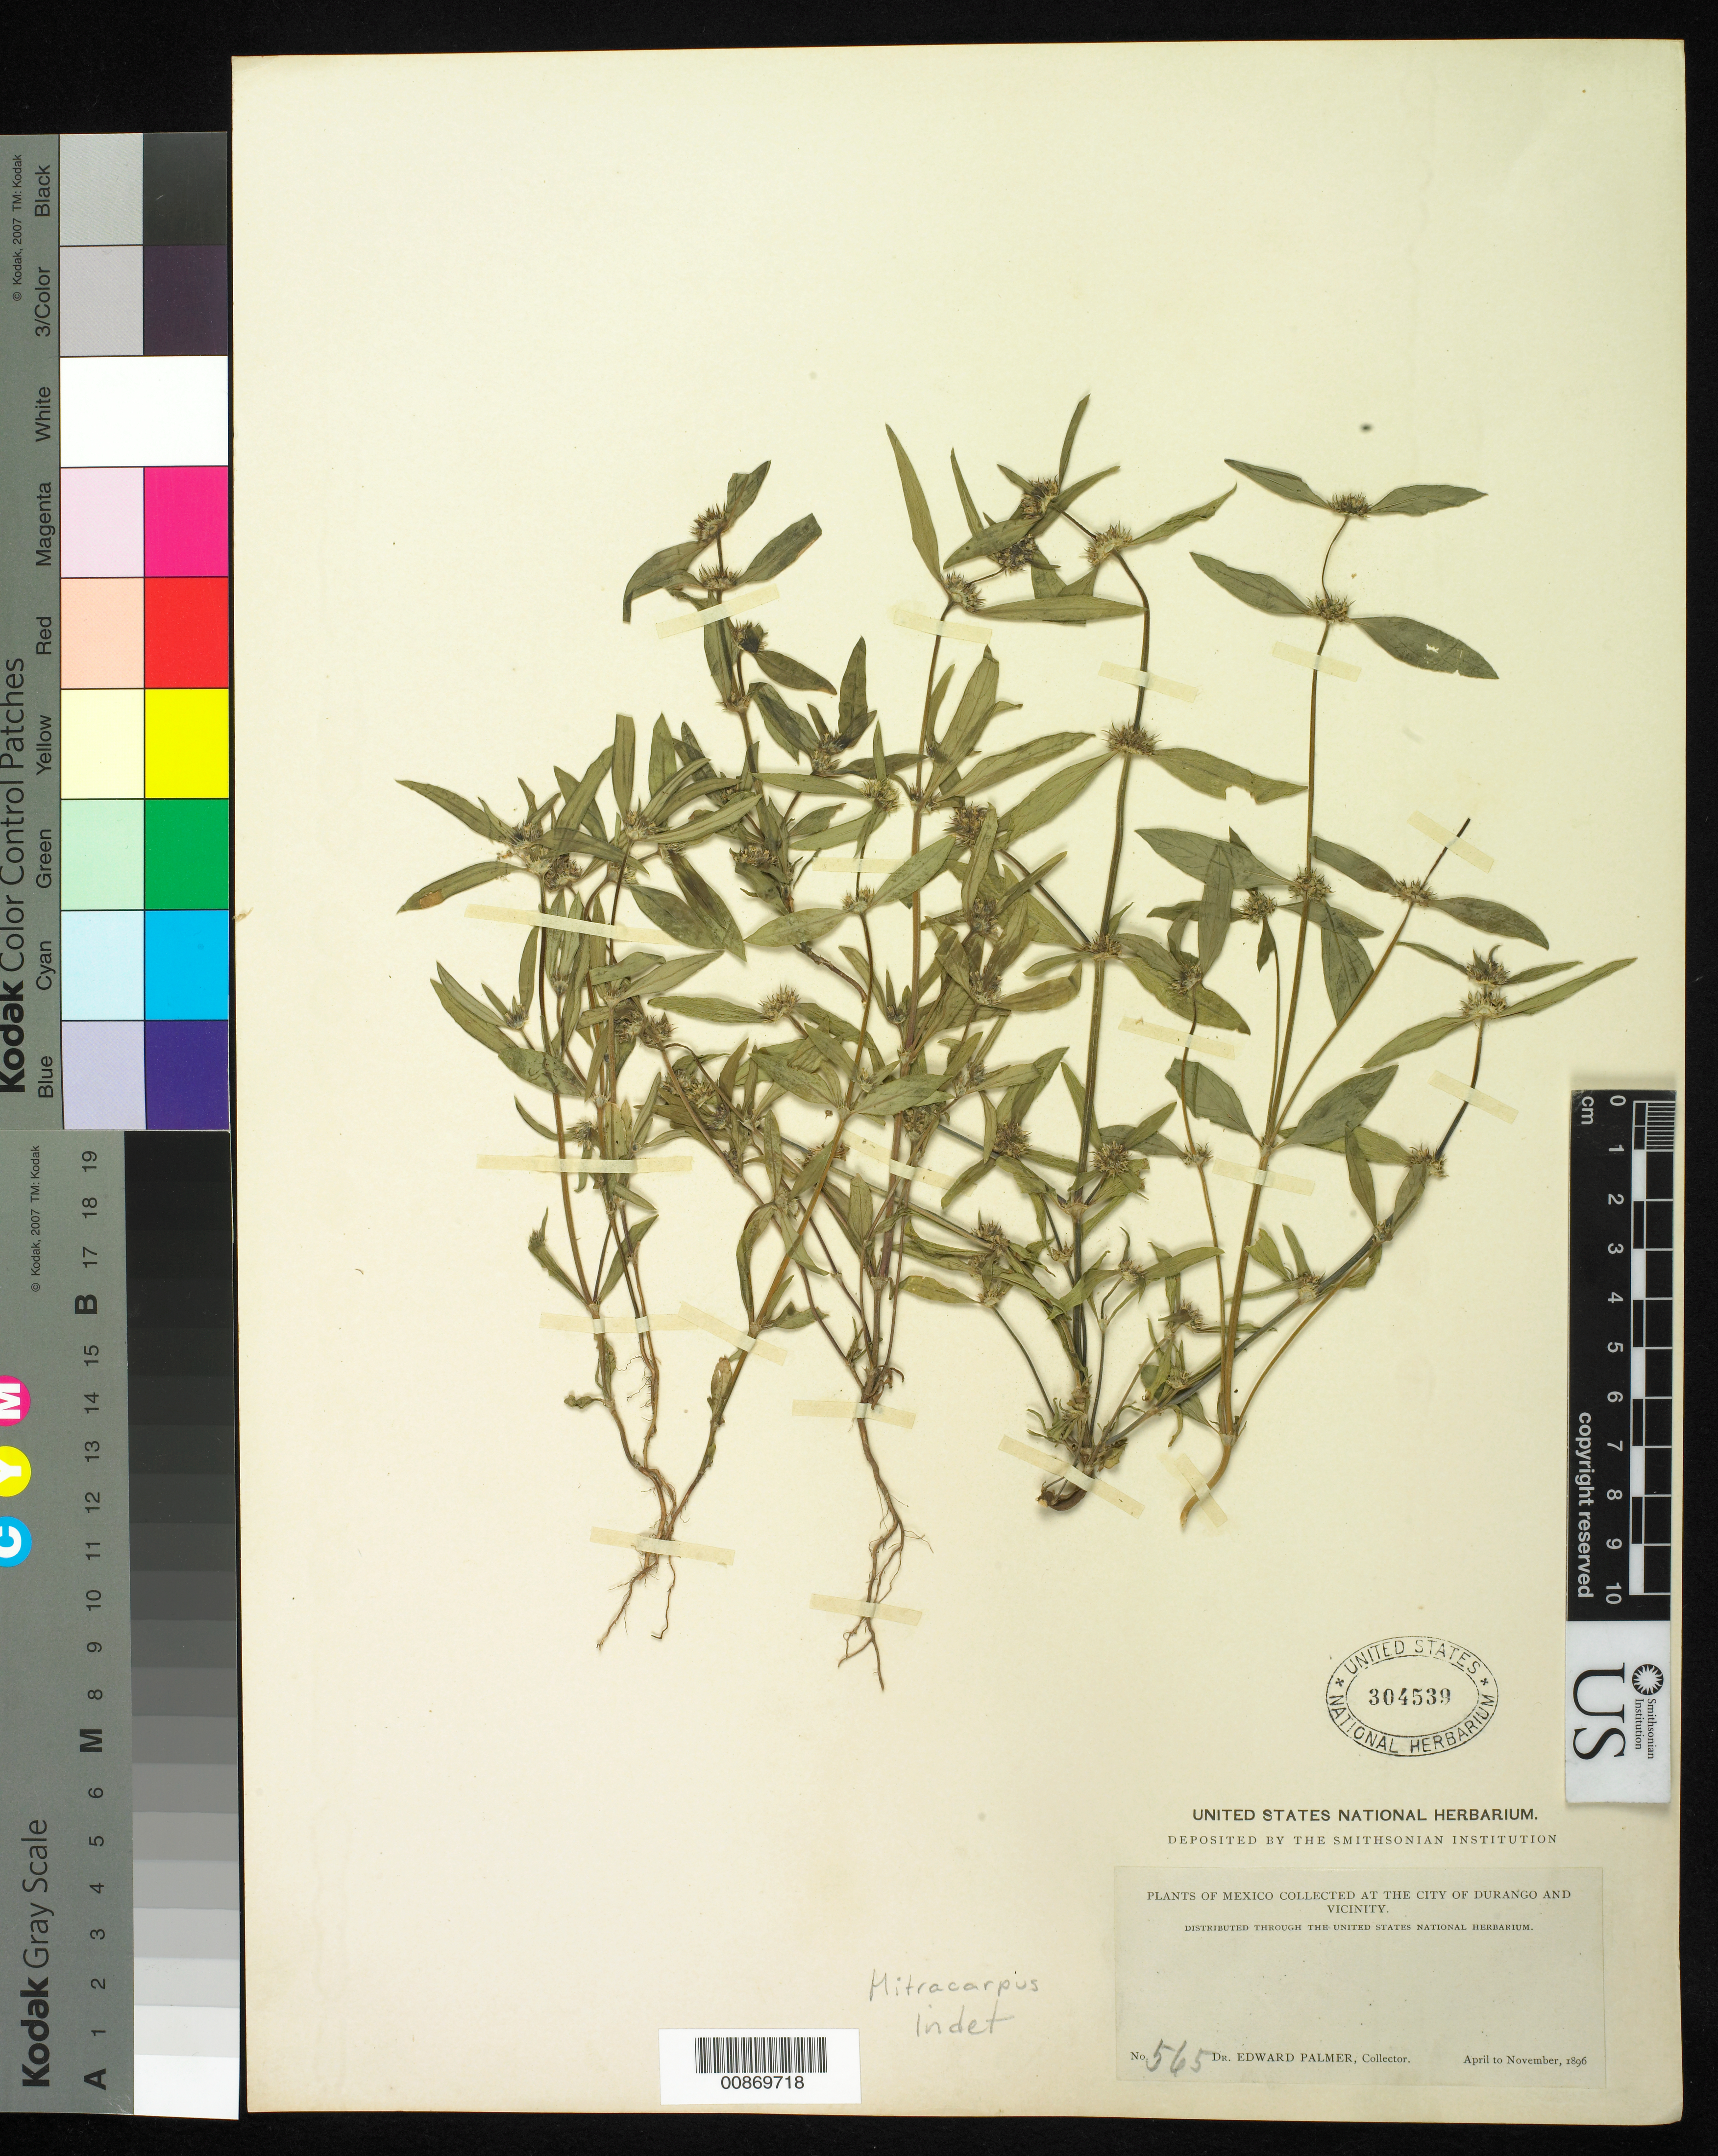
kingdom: Plantae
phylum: Tracheophyta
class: Magnoliopsida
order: Gentianales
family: Rubiaceae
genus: Mitracarpus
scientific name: Mitracarpus sp.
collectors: E. Palmer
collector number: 565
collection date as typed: Apr 1896 to -- Nov 1896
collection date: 1896-04/1896-11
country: Mexico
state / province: Durango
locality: City of Durango and vicinity.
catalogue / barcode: US 304539